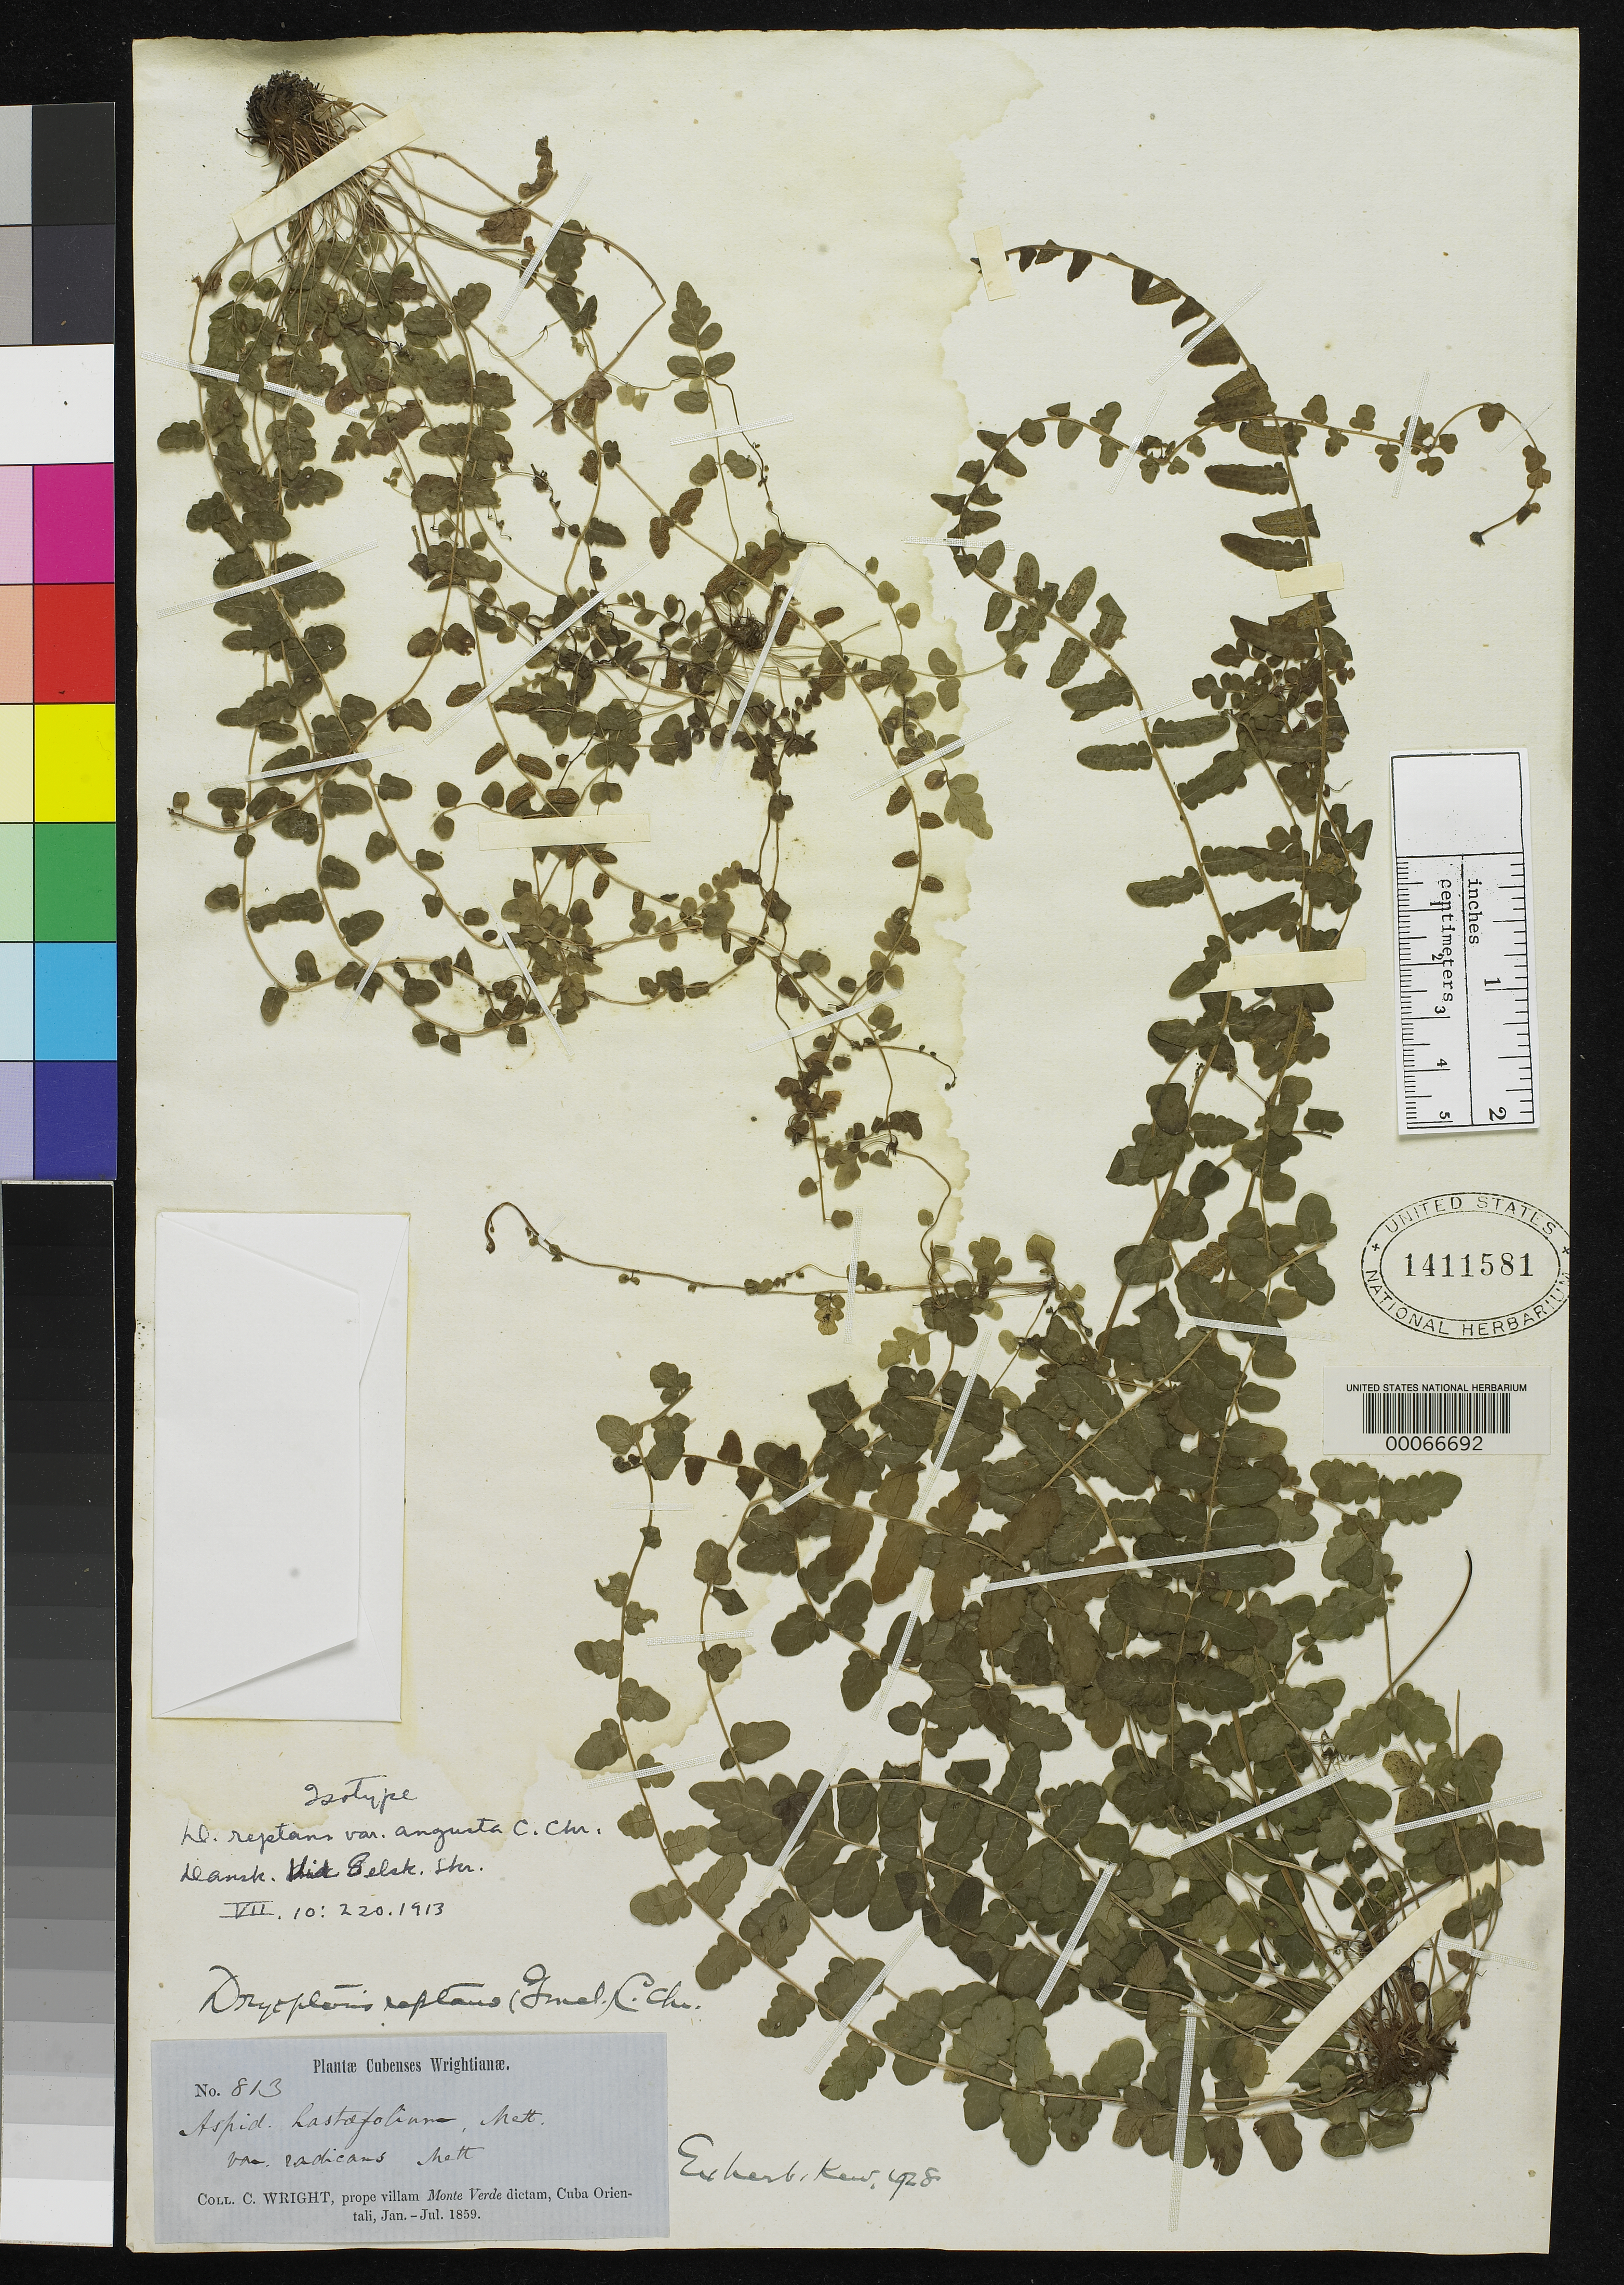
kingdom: Plantae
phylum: Tracheophyta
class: Polypodiopsida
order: Polypodiales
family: Dryopteridaceae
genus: Dryopteris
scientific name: Dryopteris reptans var. angusta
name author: C. Chr.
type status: Type Collection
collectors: C. Wright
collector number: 813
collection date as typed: Jan.-Jul. 1859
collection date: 1859-01/1859-07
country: Cuba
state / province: Oriente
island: Greater Antilles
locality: Prope villam Monte Verde dictam, Cuba Orientali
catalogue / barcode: US 1411581